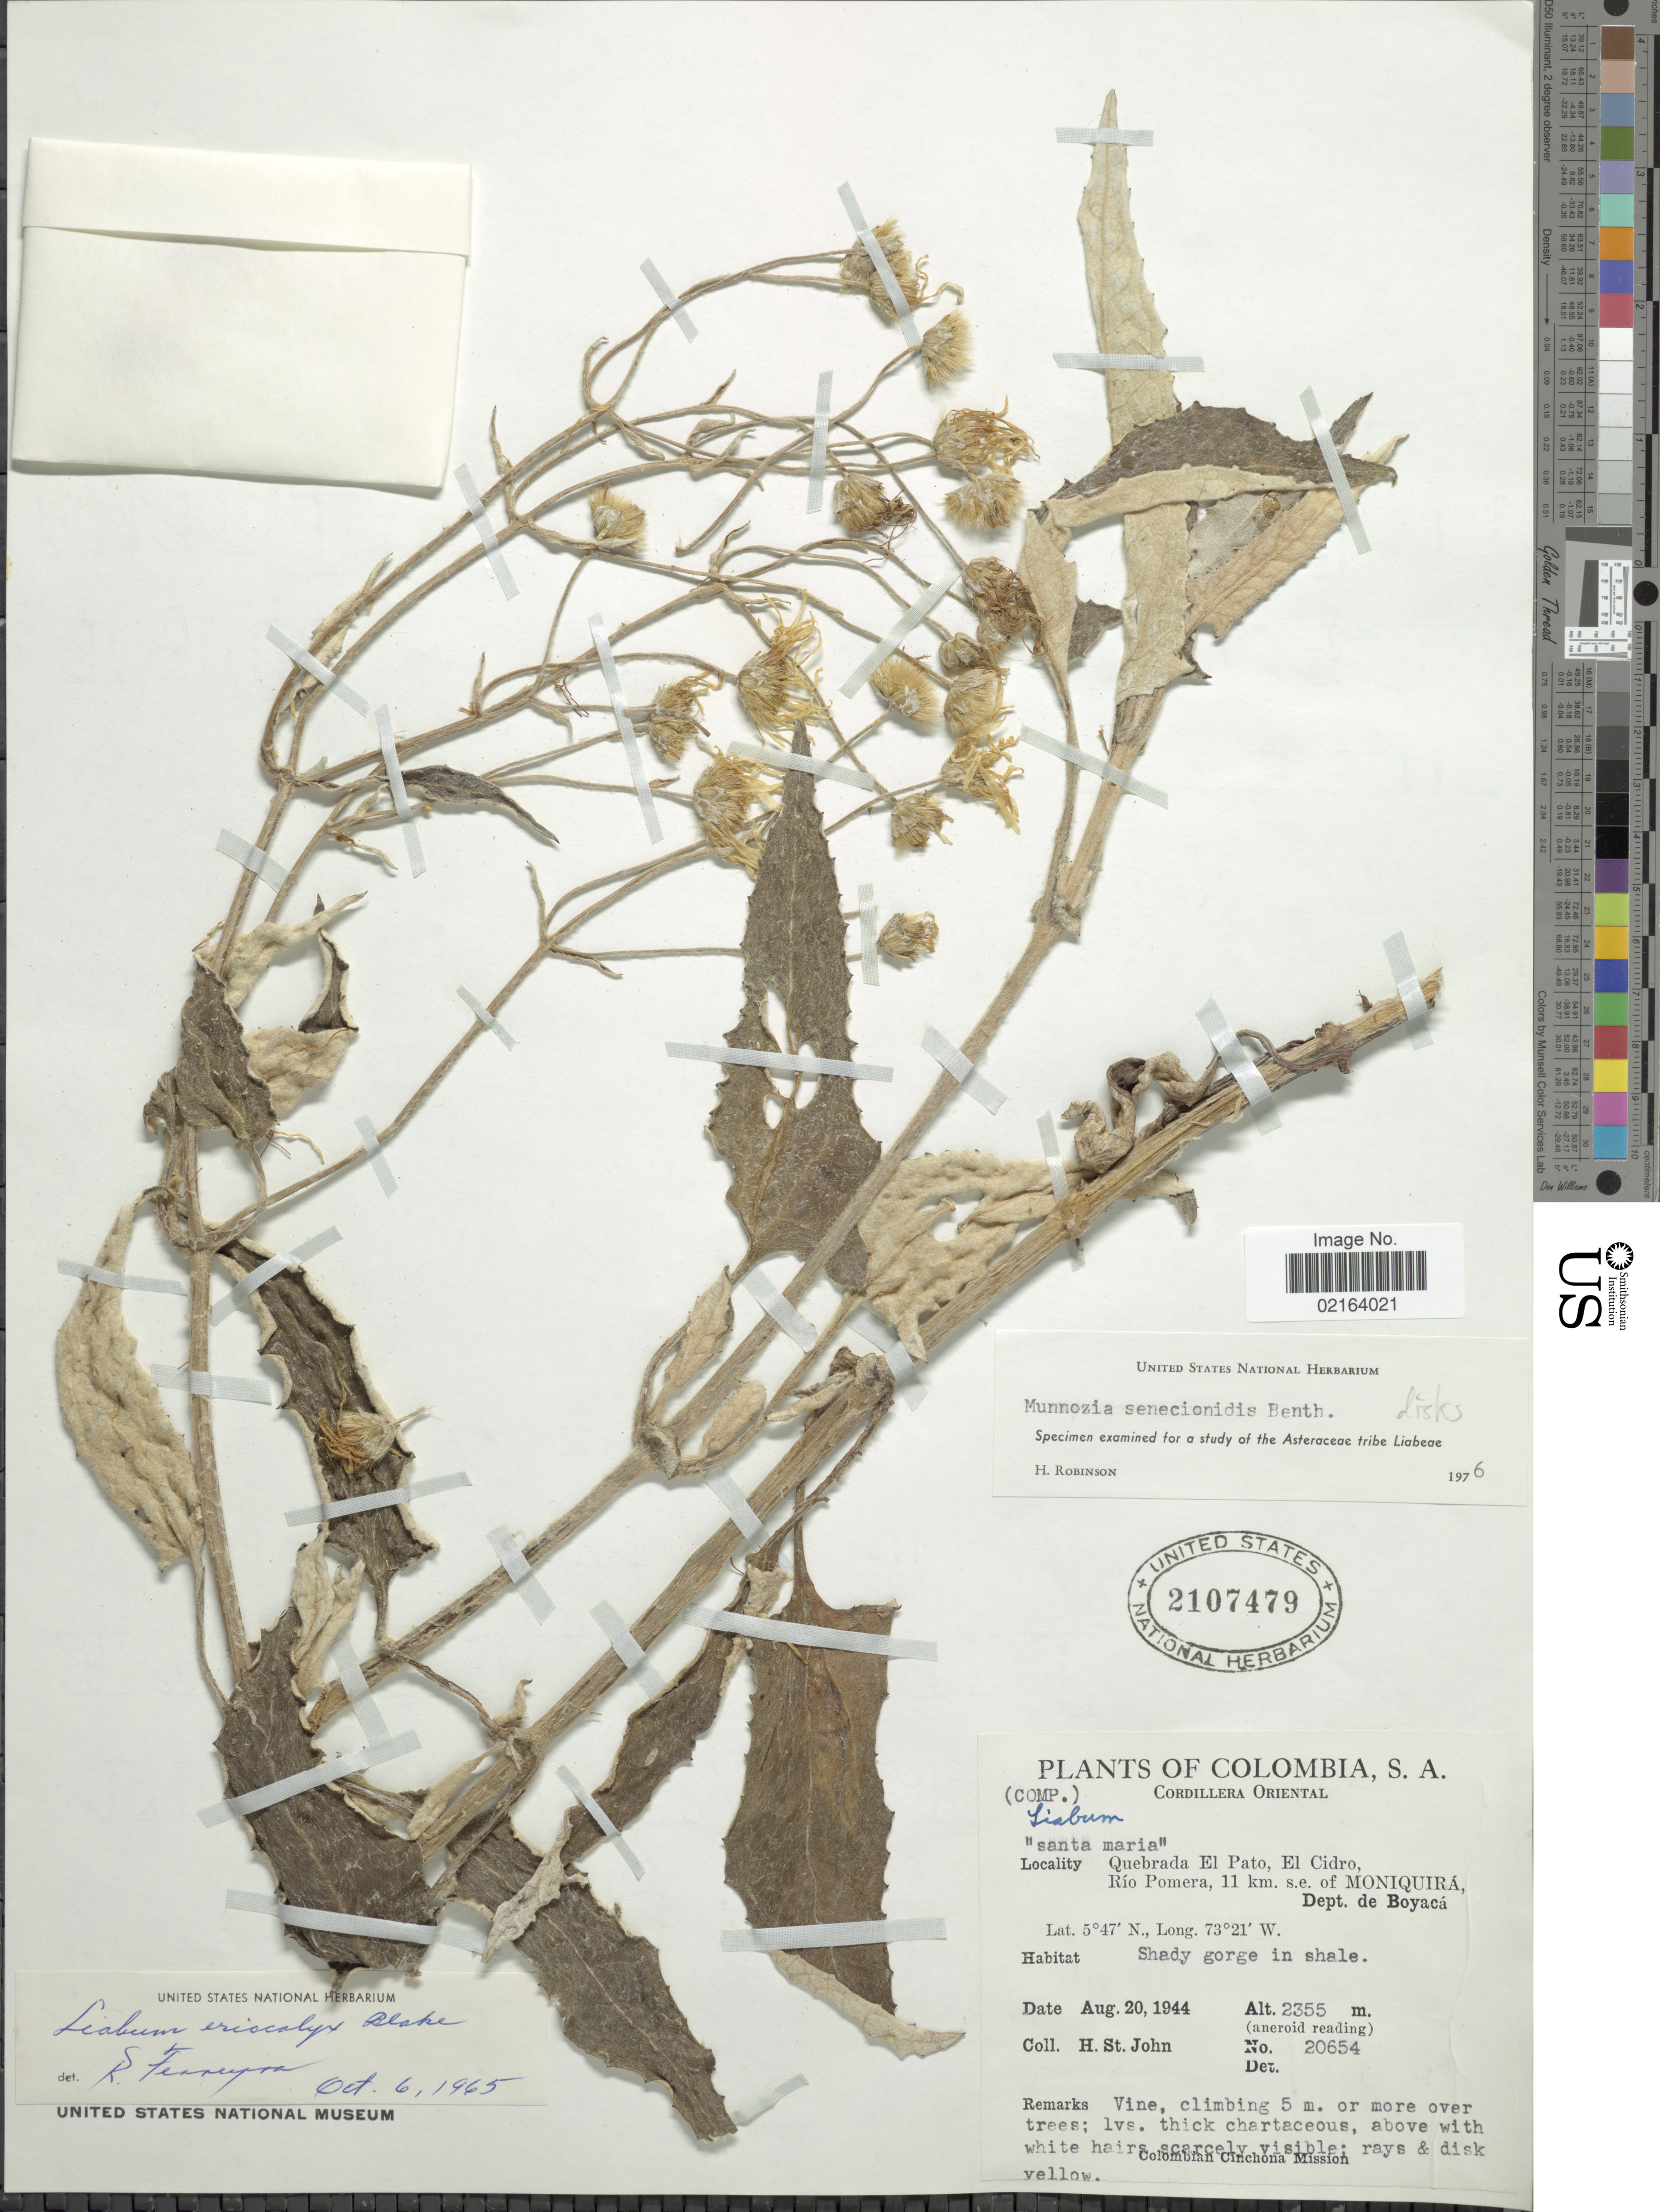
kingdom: Plantae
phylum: Tracheophyta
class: Magnoliopsida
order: Asterales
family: Asteraceae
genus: Munnozia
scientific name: Munnozia senecionidis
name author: Benth.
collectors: H. St. John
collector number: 20654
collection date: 1944-08-20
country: Colombia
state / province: Boyacá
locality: Cordillera Oriental, Quebrada El Pato, El Cidro, Rio Pomera, 11 km s.e. of Moniquira, Dept. de Boyaca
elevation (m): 2355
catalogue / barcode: US 2107479